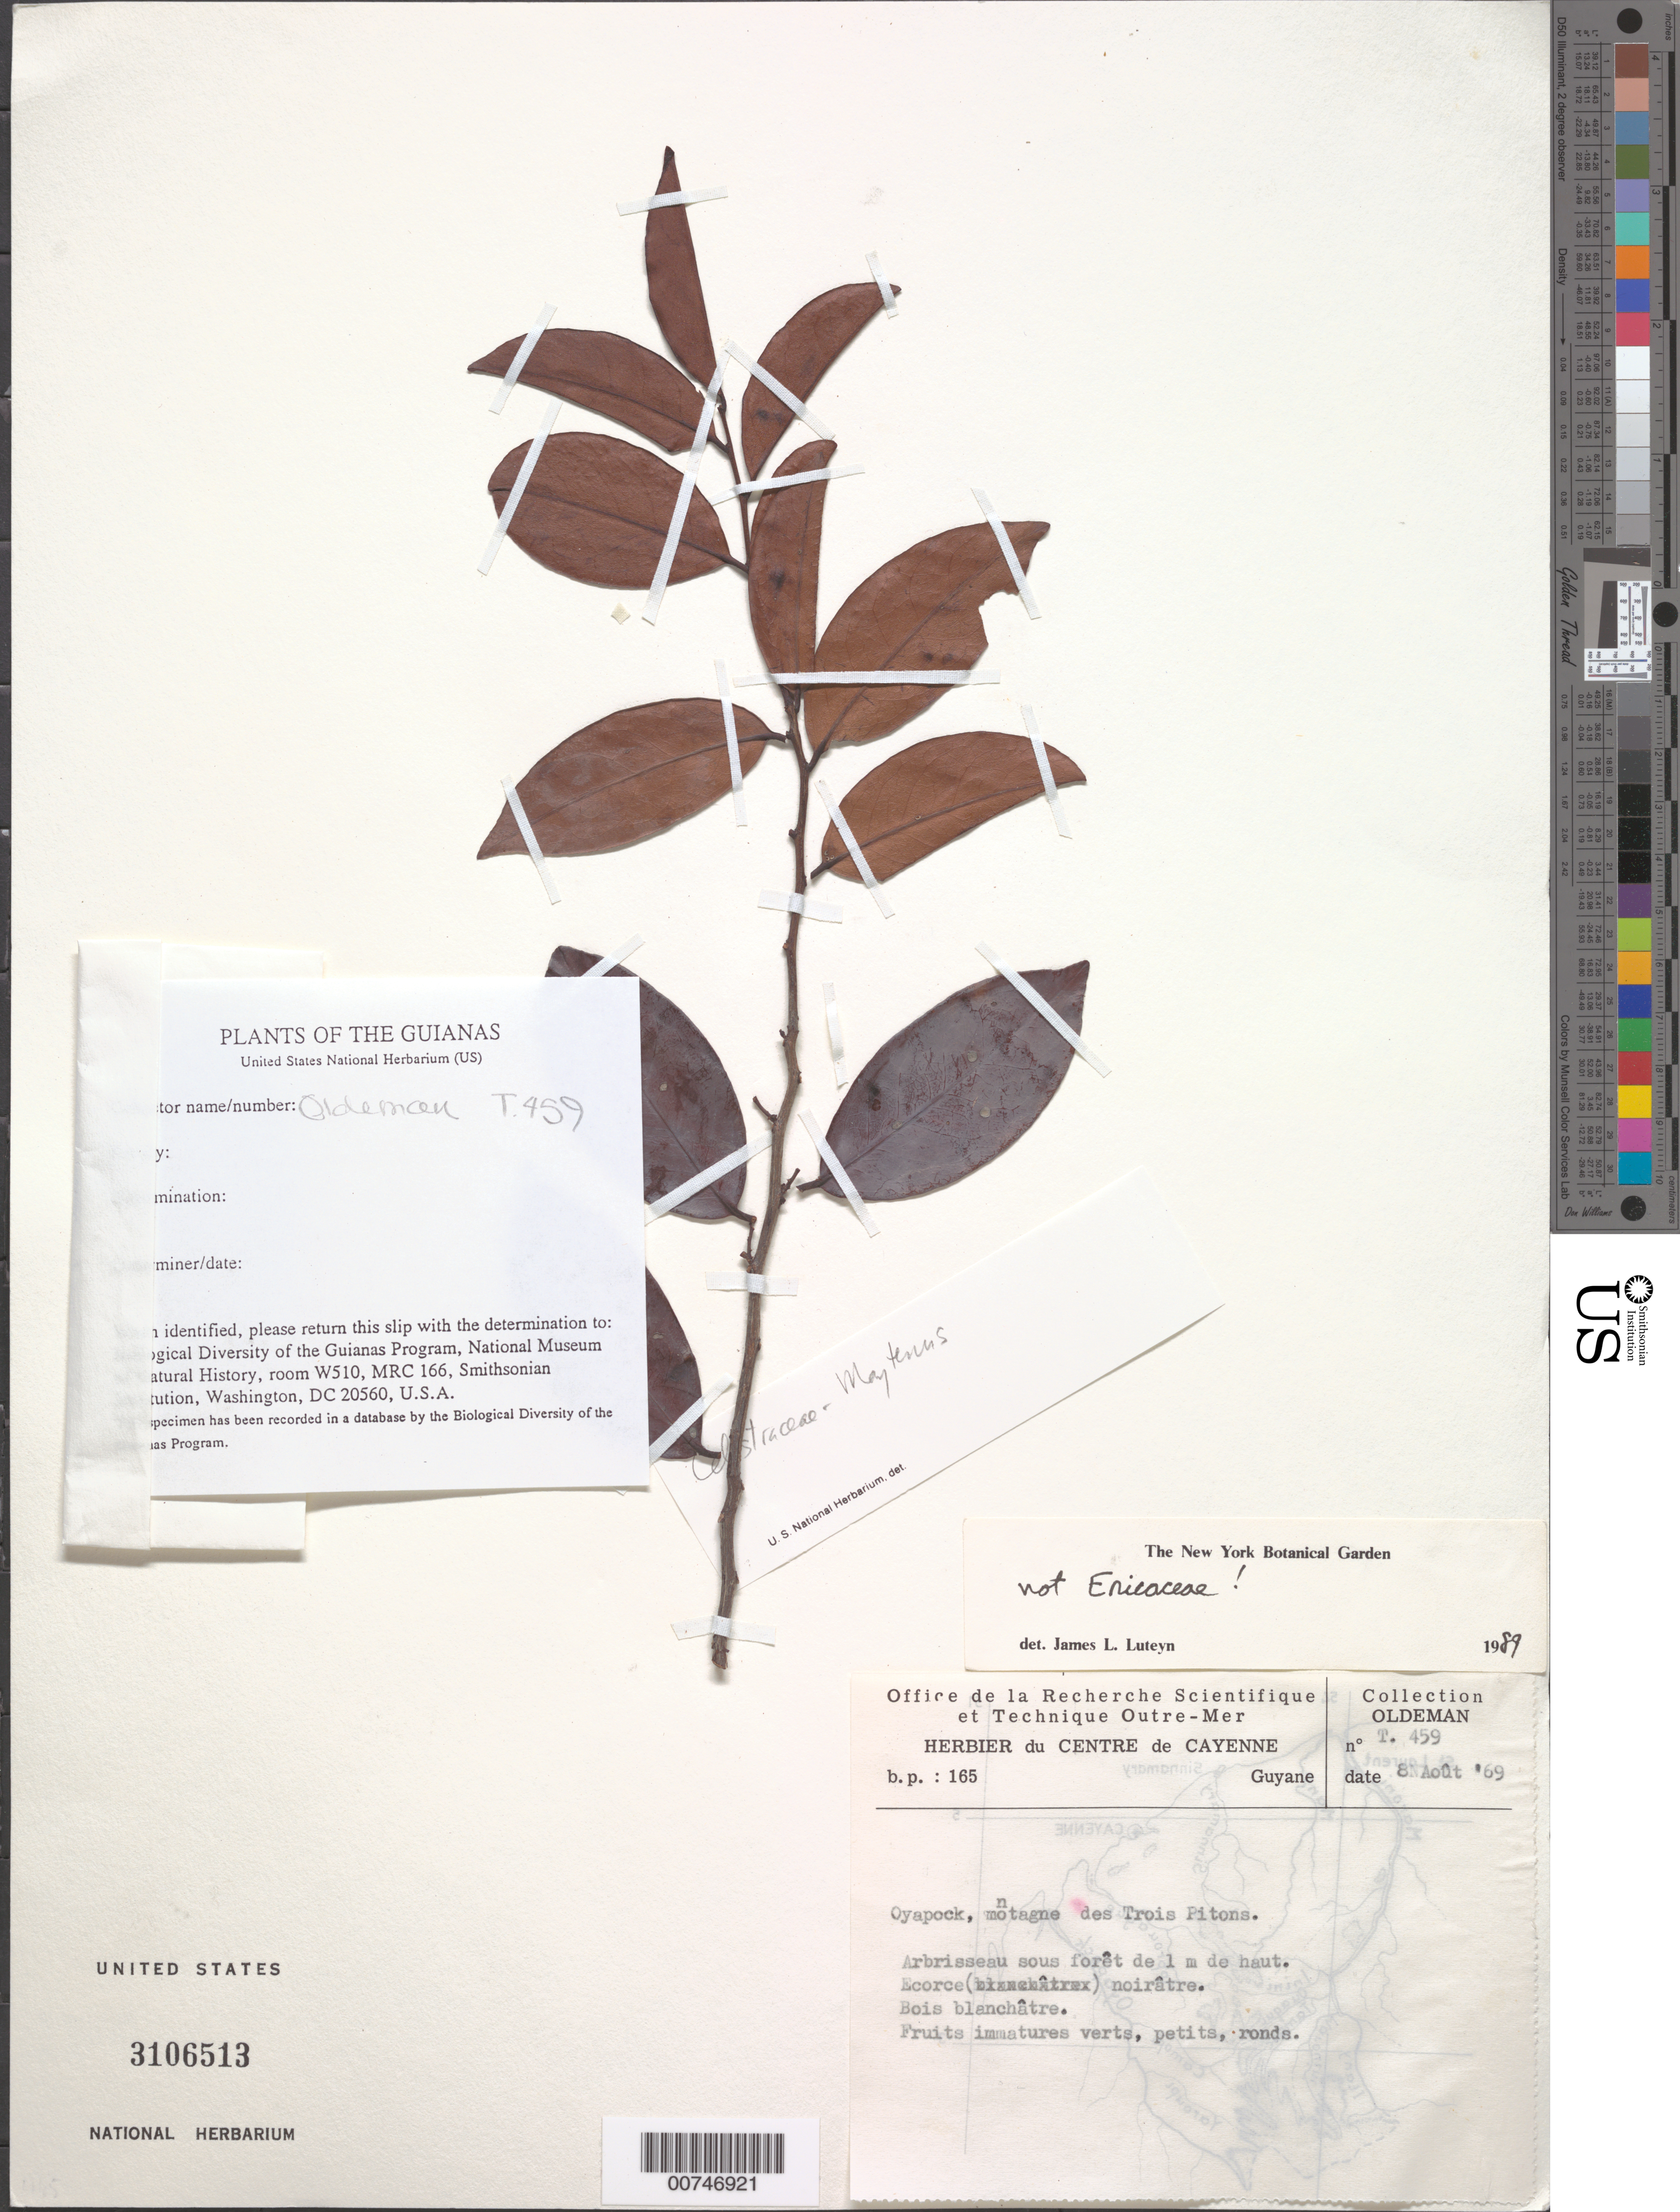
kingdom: Plantae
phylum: Tracheophyta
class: Magnoliopsida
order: Celastrales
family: Celastraceae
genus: Maytenus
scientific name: Maytenus sp.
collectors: R. Oldeman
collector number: T 459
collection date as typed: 8-Aug-69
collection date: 1969-08-08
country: French Guiana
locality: Oyapock, montagne des Trois Pitons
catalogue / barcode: US 3106513